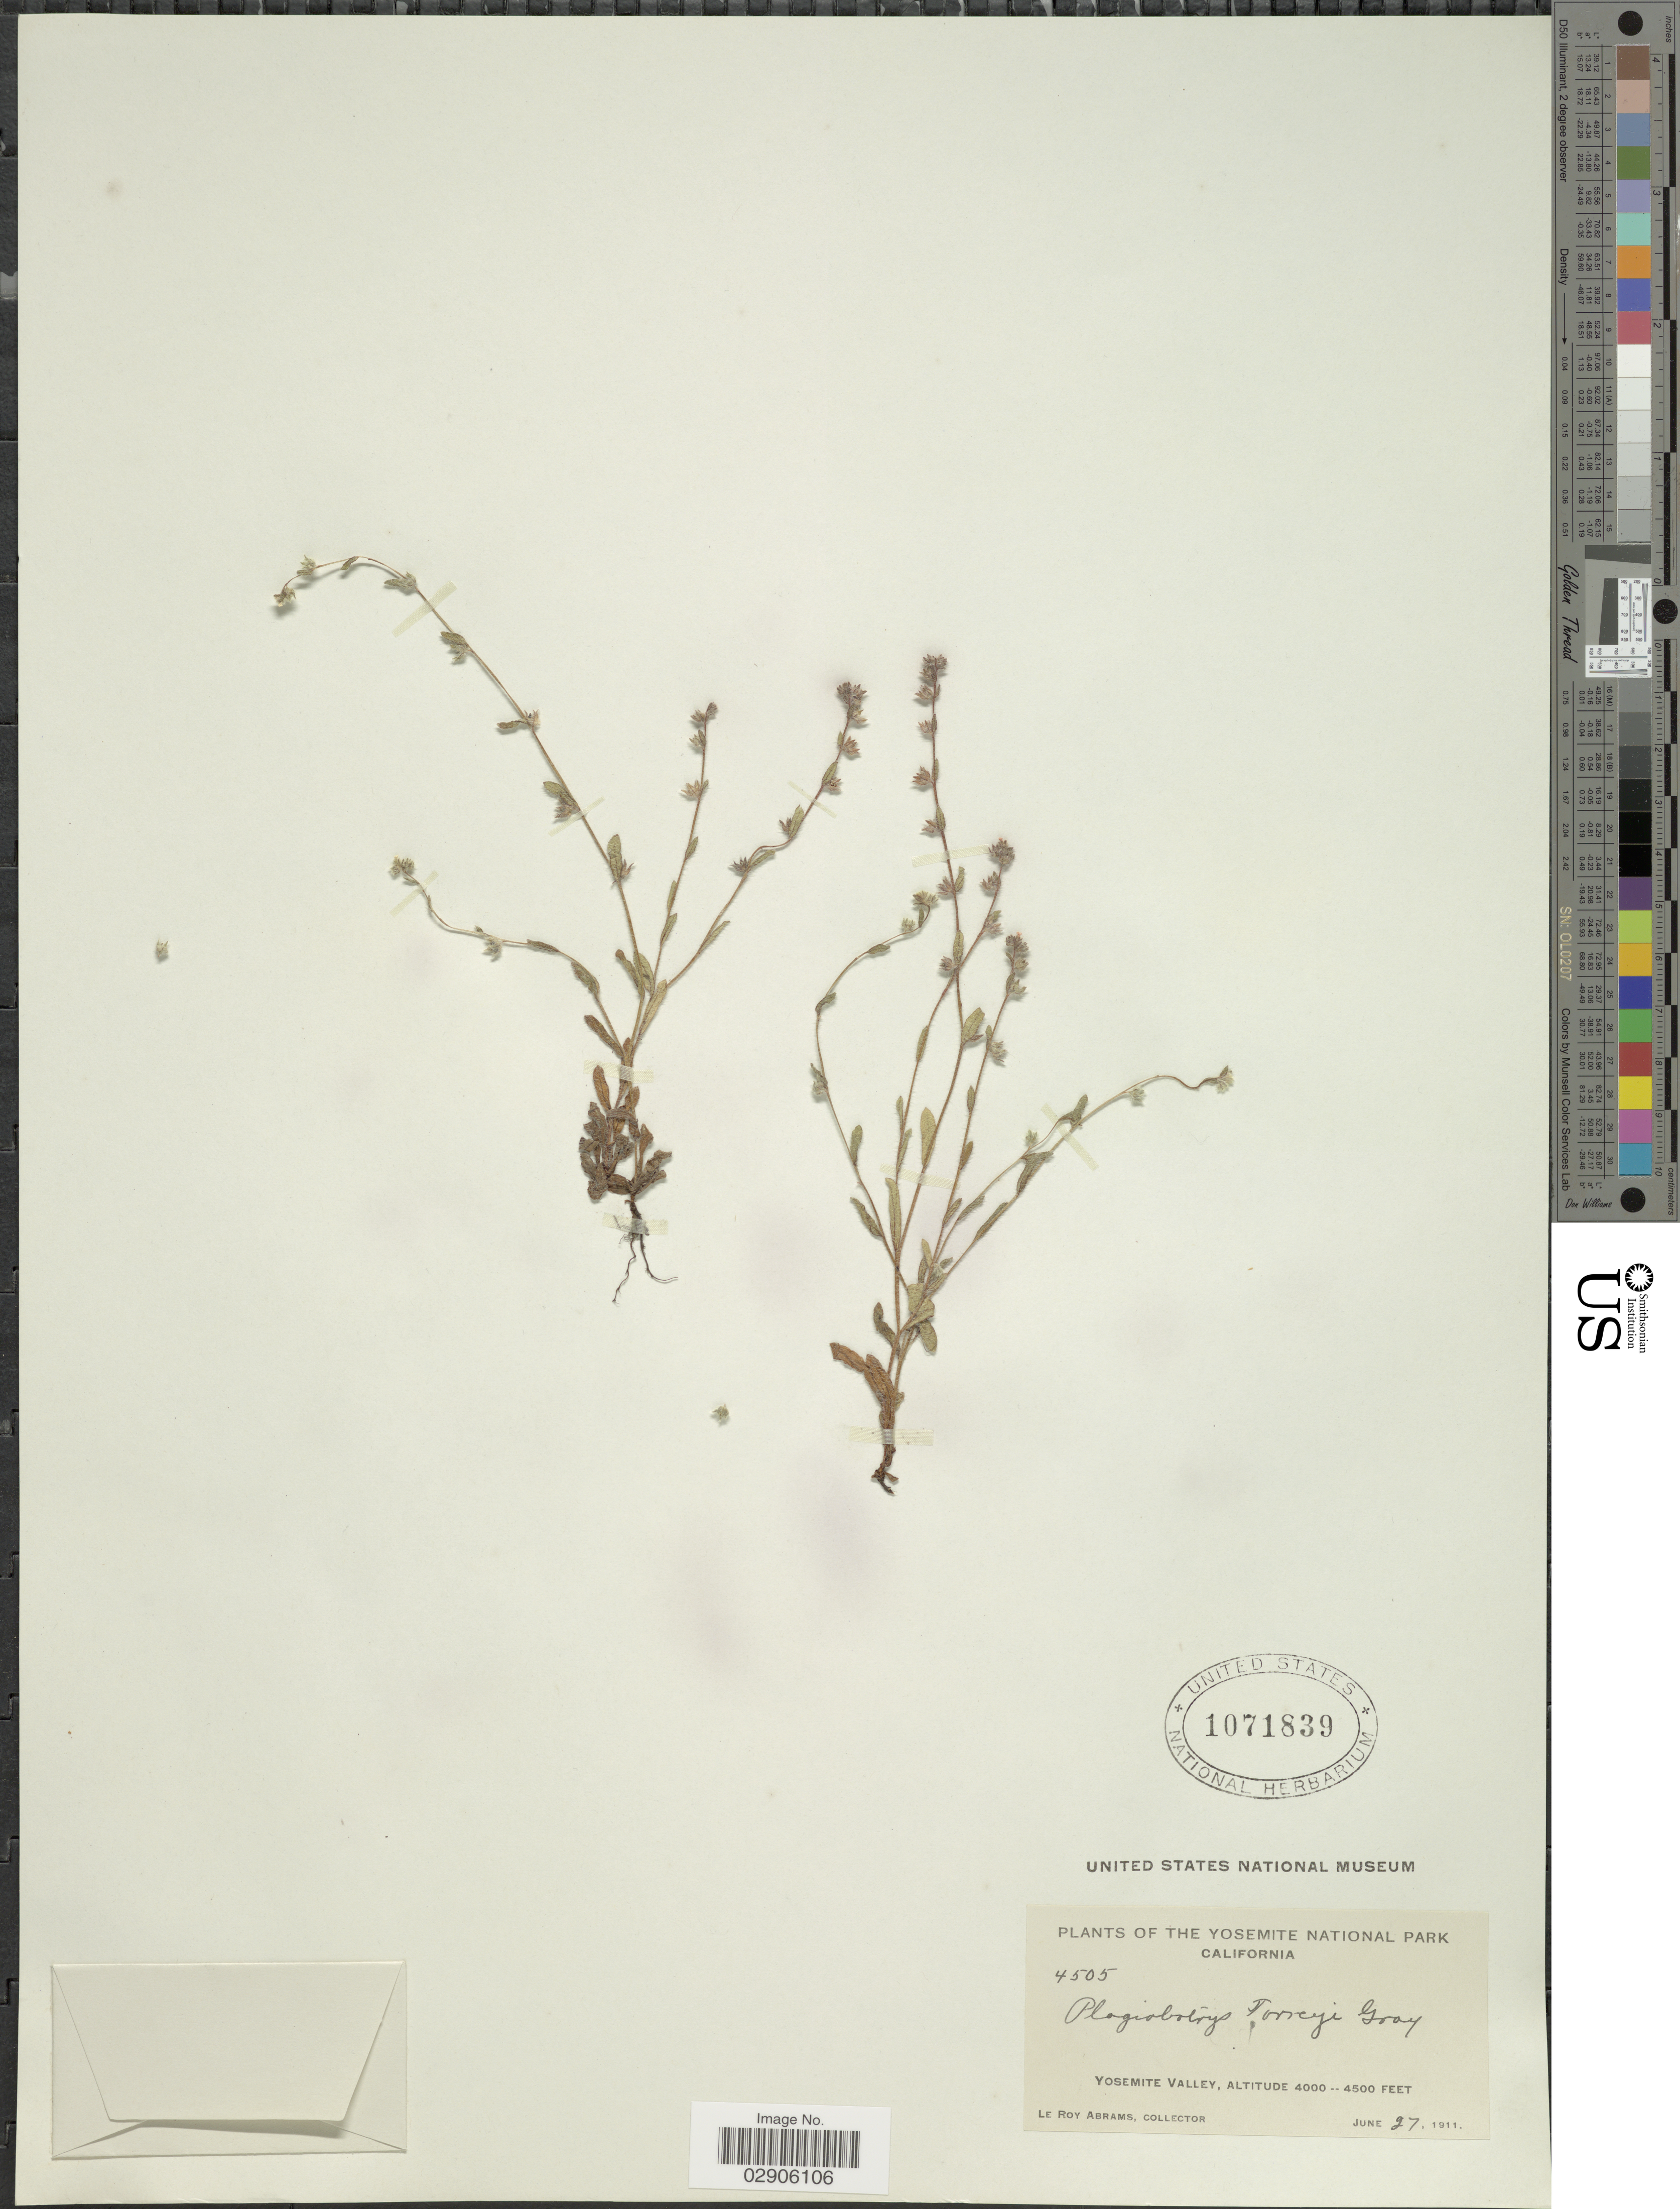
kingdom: Plantae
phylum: Tracheophyta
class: Magnoliopsida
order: Boraginales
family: Boraginaceae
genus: Plagiobothrys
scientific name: Plagiobothrys torreyi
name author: A. Gray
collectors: L. Abrams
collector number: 4505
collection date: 1911-06-27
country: United States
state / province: California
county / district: Mariposa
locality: The Yosemite National Park, Yosemite Valley.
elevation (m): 1219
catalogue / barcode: US 1071839